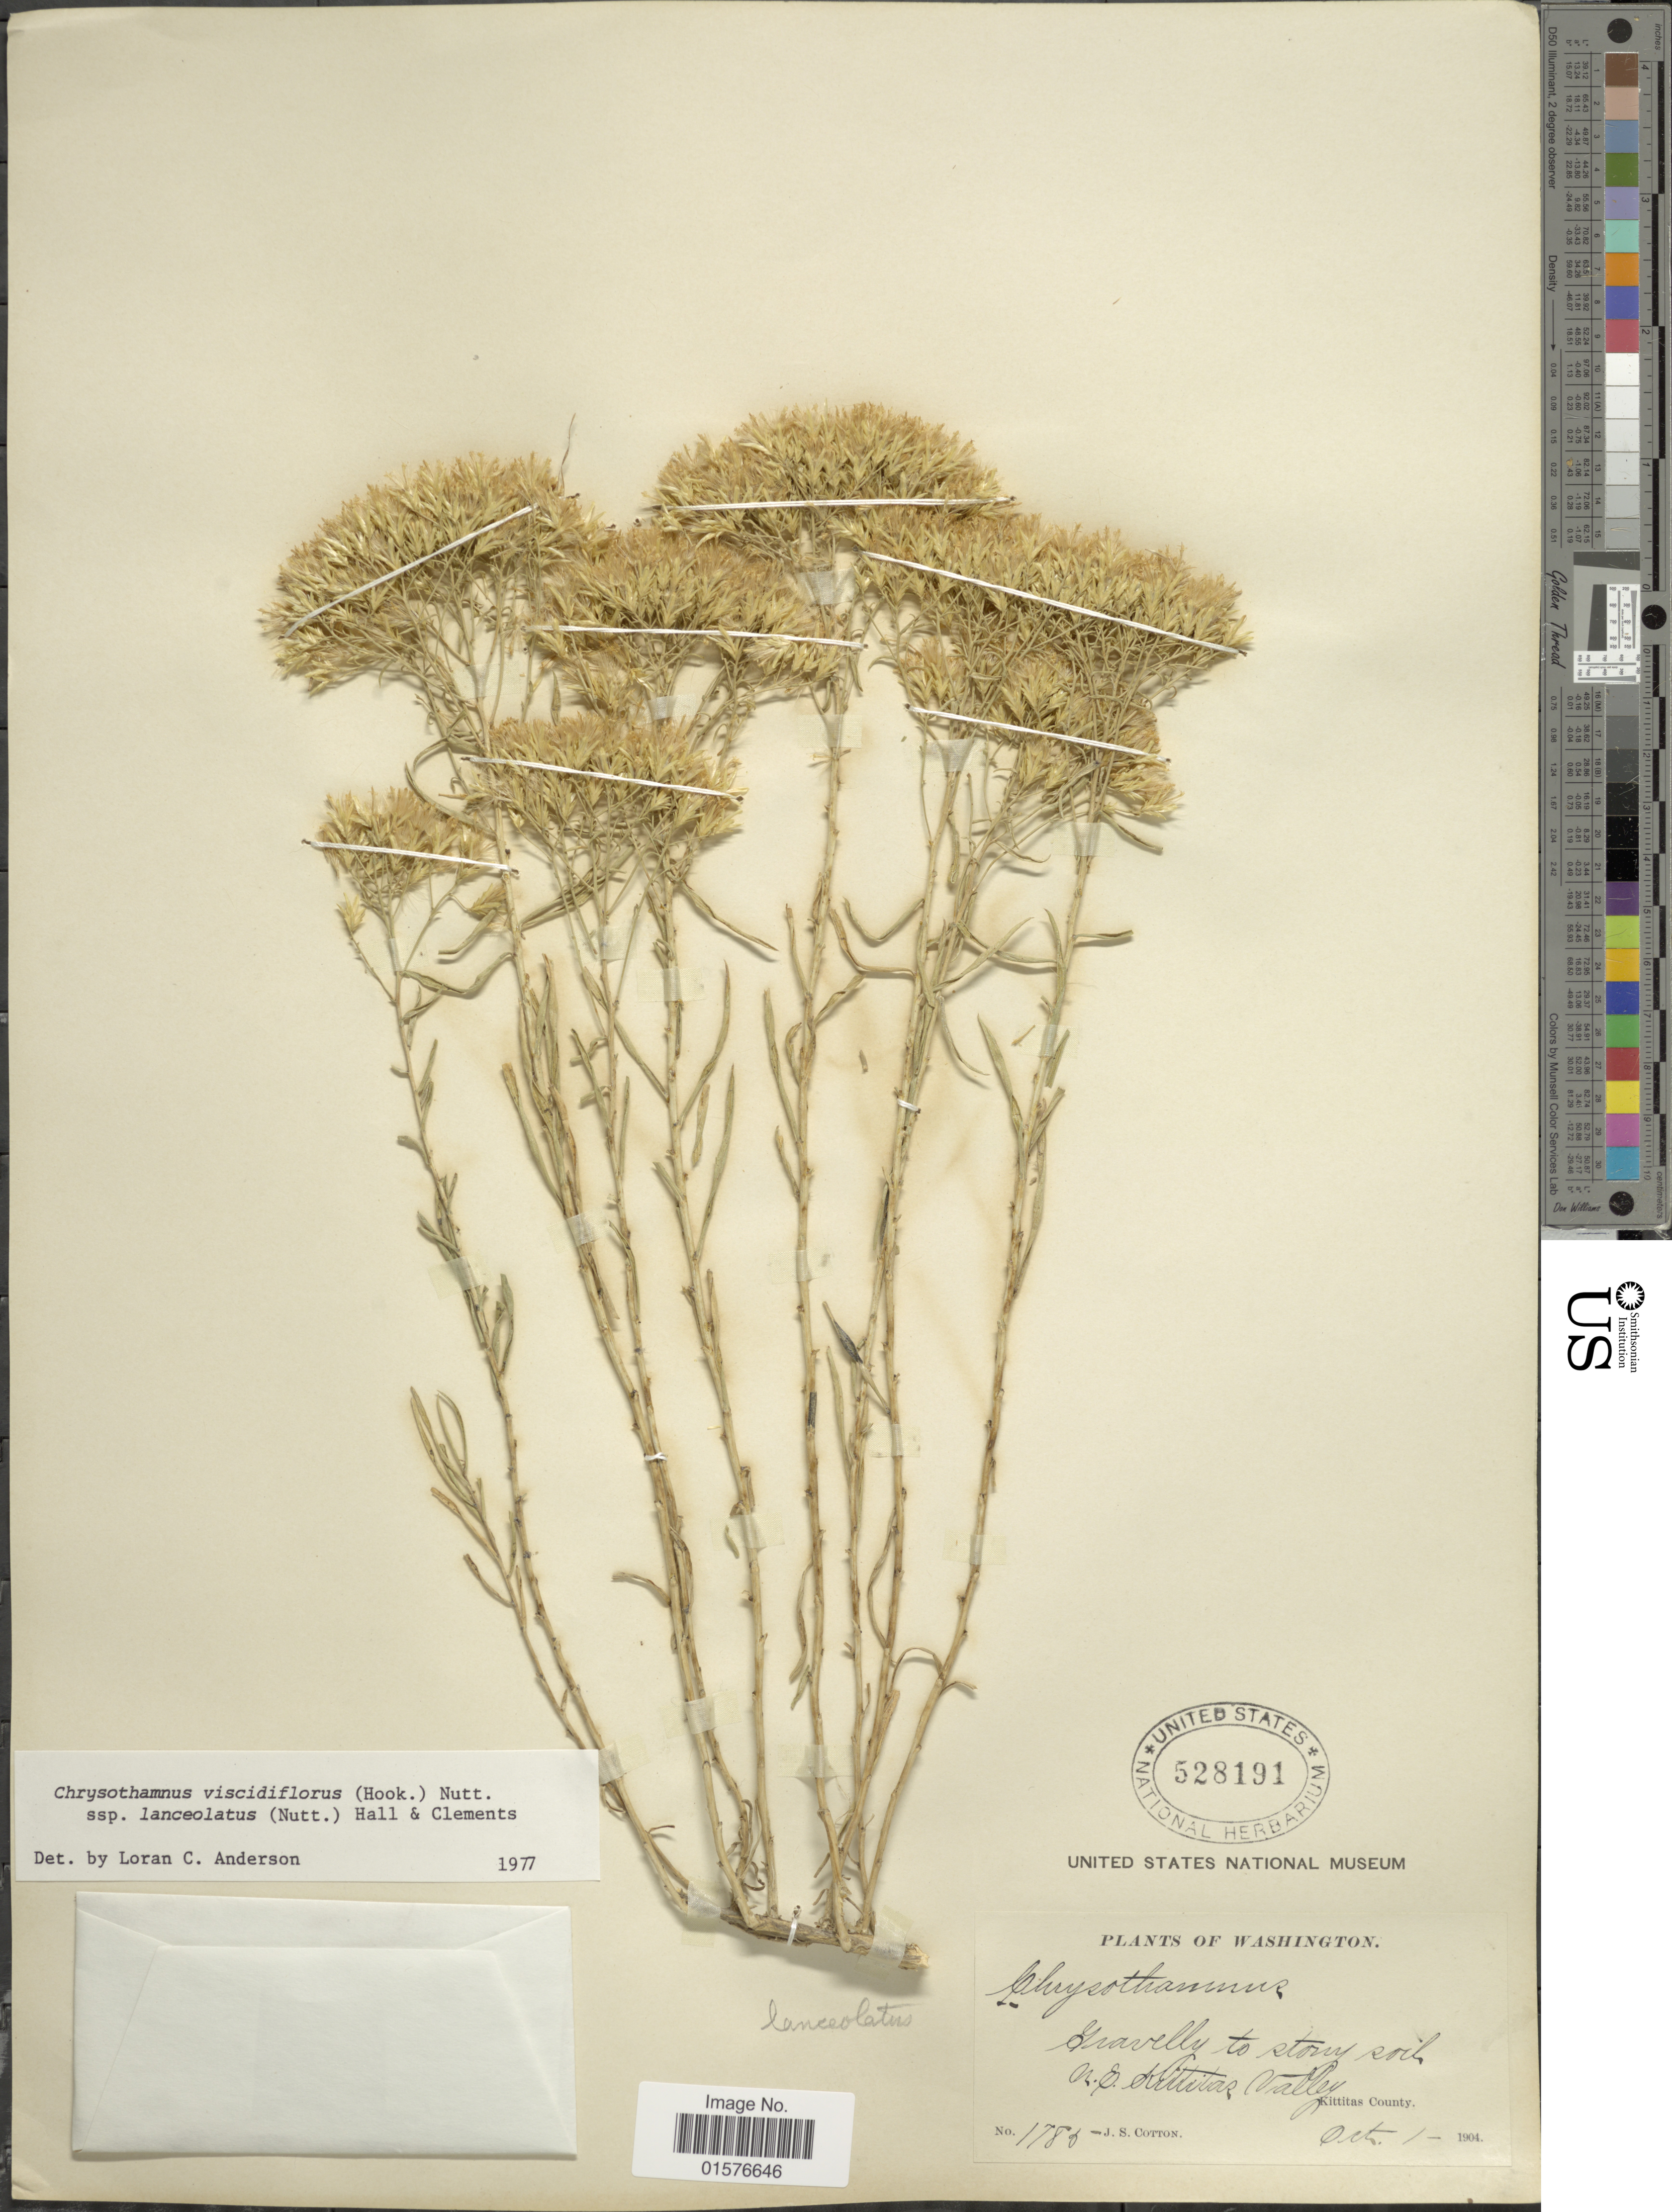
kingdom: Plantae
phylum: Tracheophyta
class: Magnoliopsida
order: Asterales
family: Asteraceae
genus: Chrysothamnus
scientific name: Chrysothamnus viscidiflorus subsp. lanceolatus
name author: (Nutt.) H.M. Hall & Clem.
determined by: Urbatsch, Lowell E., Curator (LSU), Louisiana State University (UNITED STATES)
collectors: J. S. Cotton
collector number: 1786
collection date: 1904-10-01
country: United States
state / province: Washington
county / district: Kittitas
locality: N.E, Kittitas Valley, Kittitas County.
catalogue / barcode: US 528191